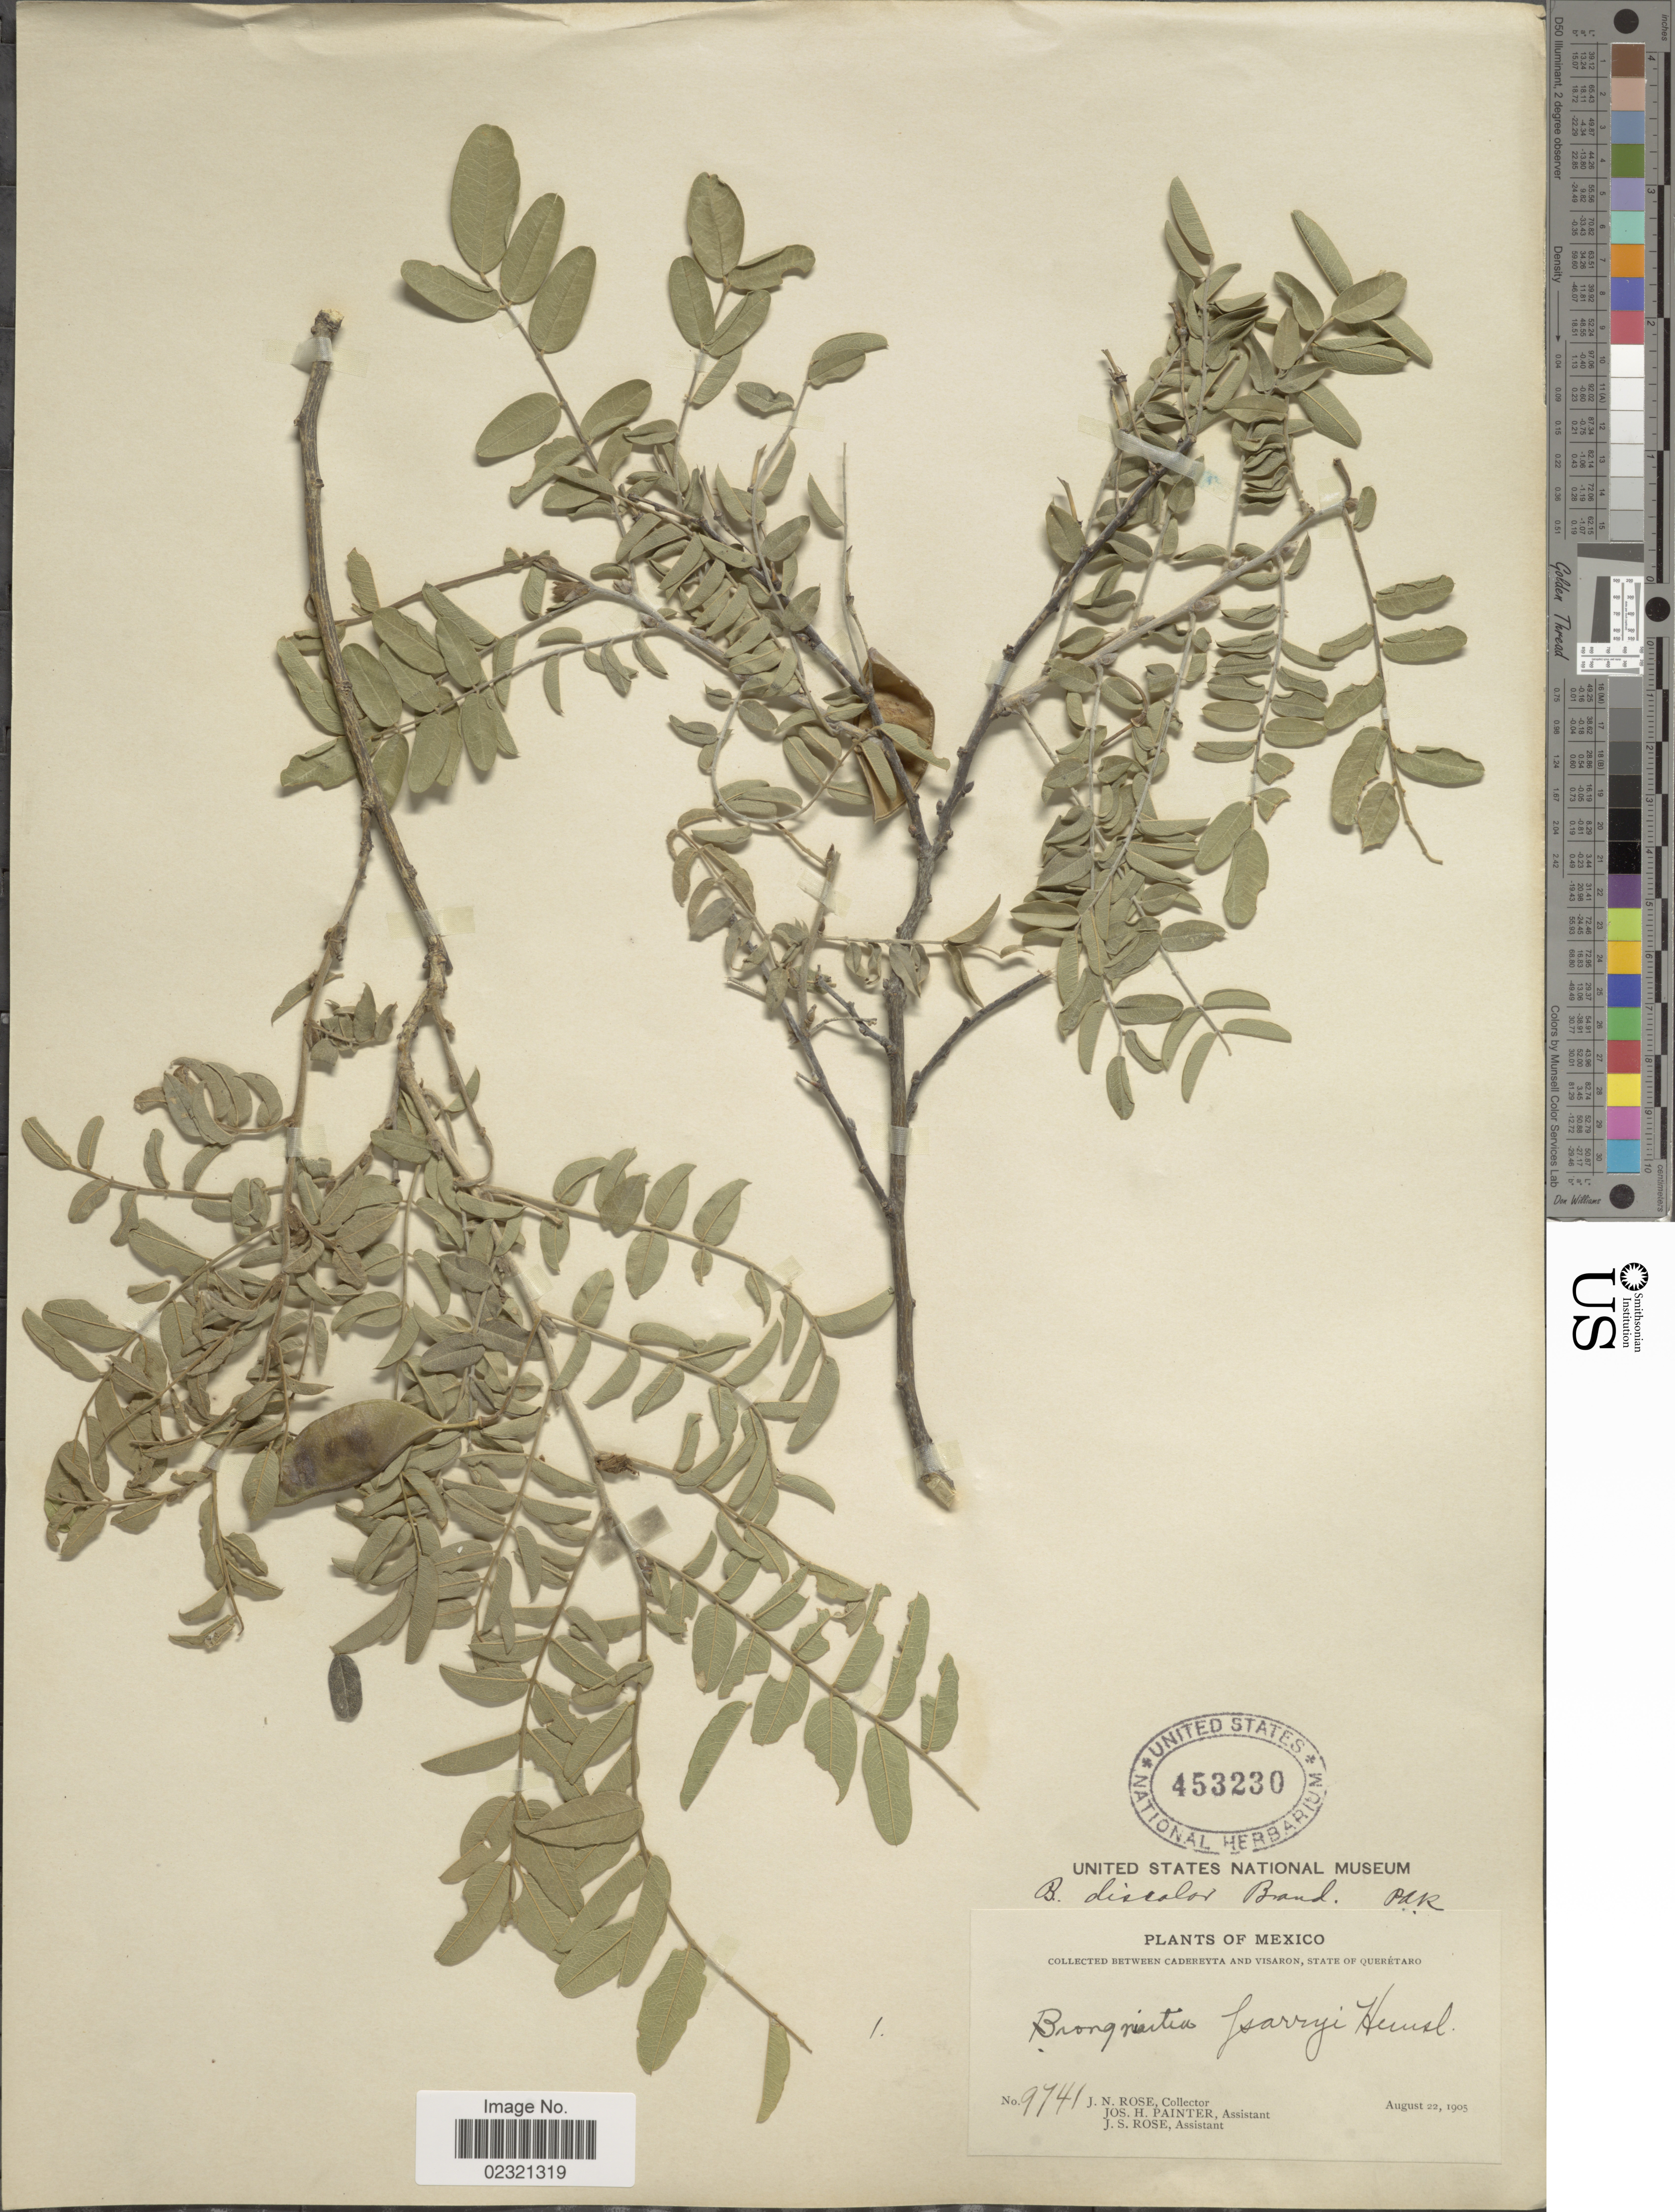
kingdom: Plantae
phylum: Tracheophyta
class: Magnoliopsida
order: Fabales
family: Fabaceae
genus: Brongniartia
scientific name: Brongniartia foliosa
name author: Hemsl.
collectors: J. N. Rose, J. H. Painter & J. S. Rose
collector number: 9741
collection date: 1905-08-22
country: Mexico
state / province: Querétaro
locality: Between Cadereyta and Visaron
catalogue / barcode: US 453230